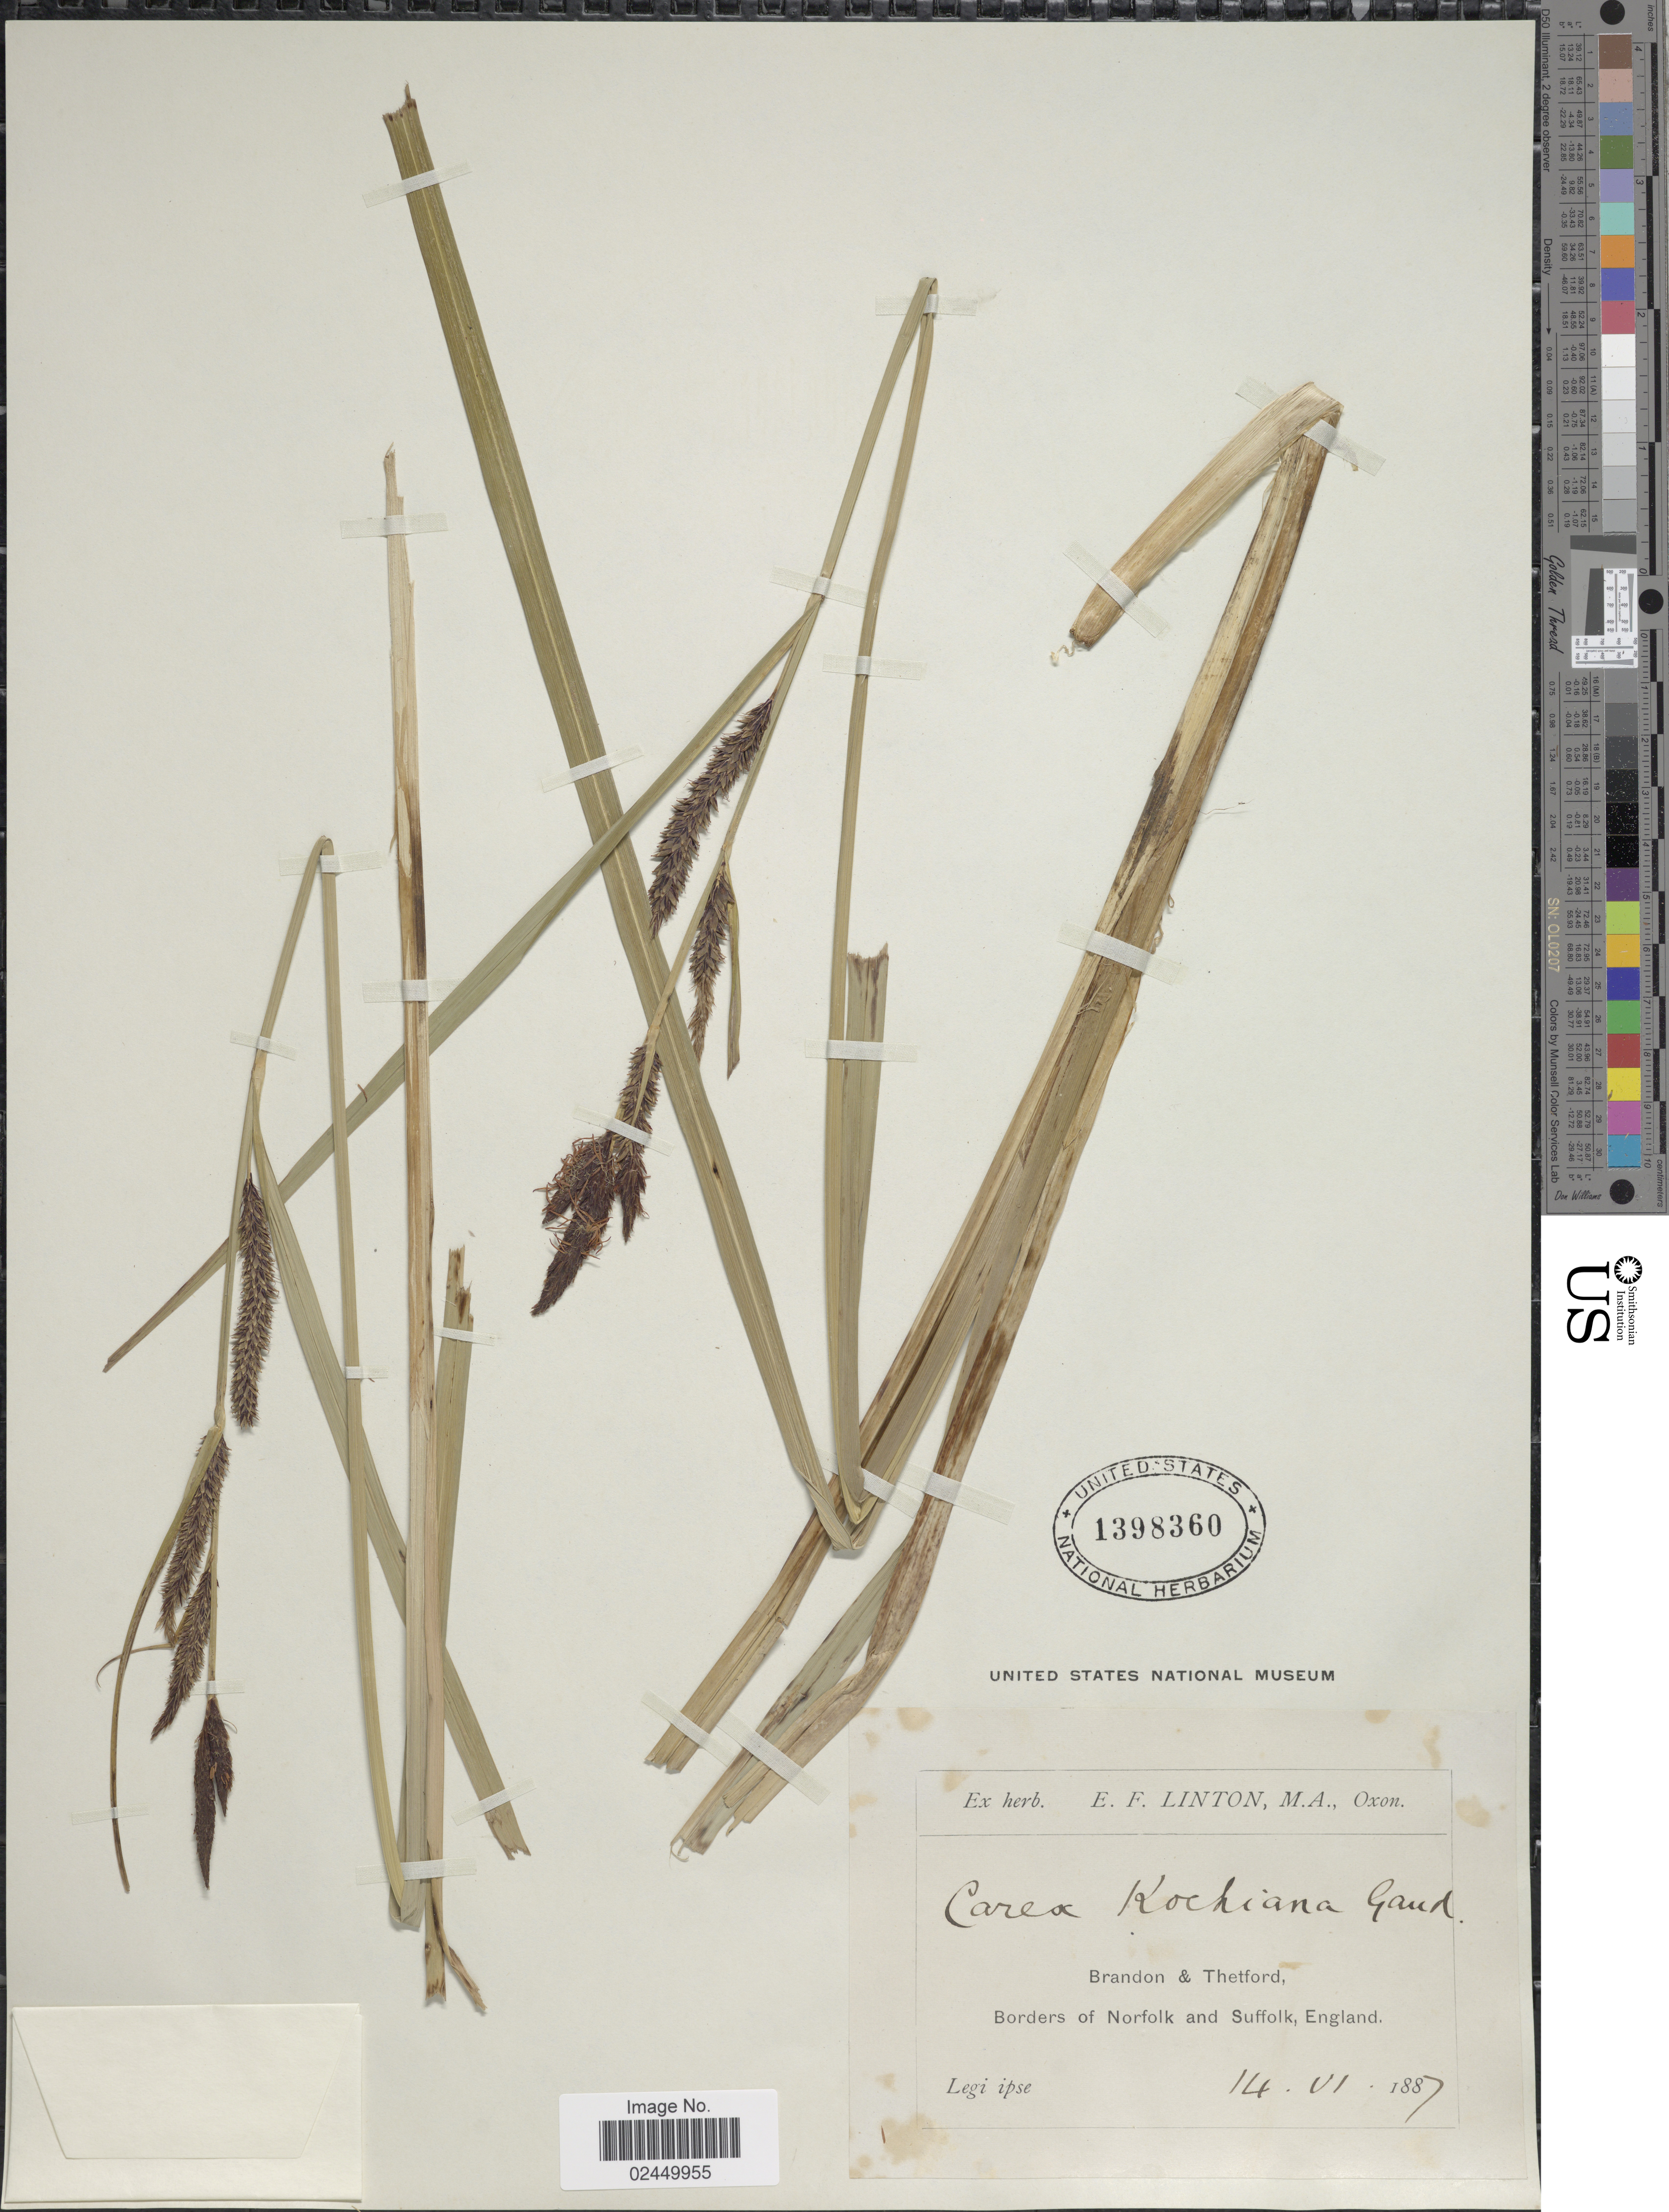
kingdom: Plantae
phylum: Tracheophyta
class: Liliopsida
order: Poales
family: Cyperaceae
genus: Carex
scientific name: Carex acutiformis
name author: Ehrh.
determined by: Strong, Mark T., (BOT), Smithsonian Institution - National Museum of Natural History (UNITED STATES)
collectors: -. Ipse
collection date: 1887-06-14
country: United Kingdom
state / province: England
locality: Brandon & Thetford, Borders of Norfolk and Suffolk, England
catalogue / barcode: US 1398360